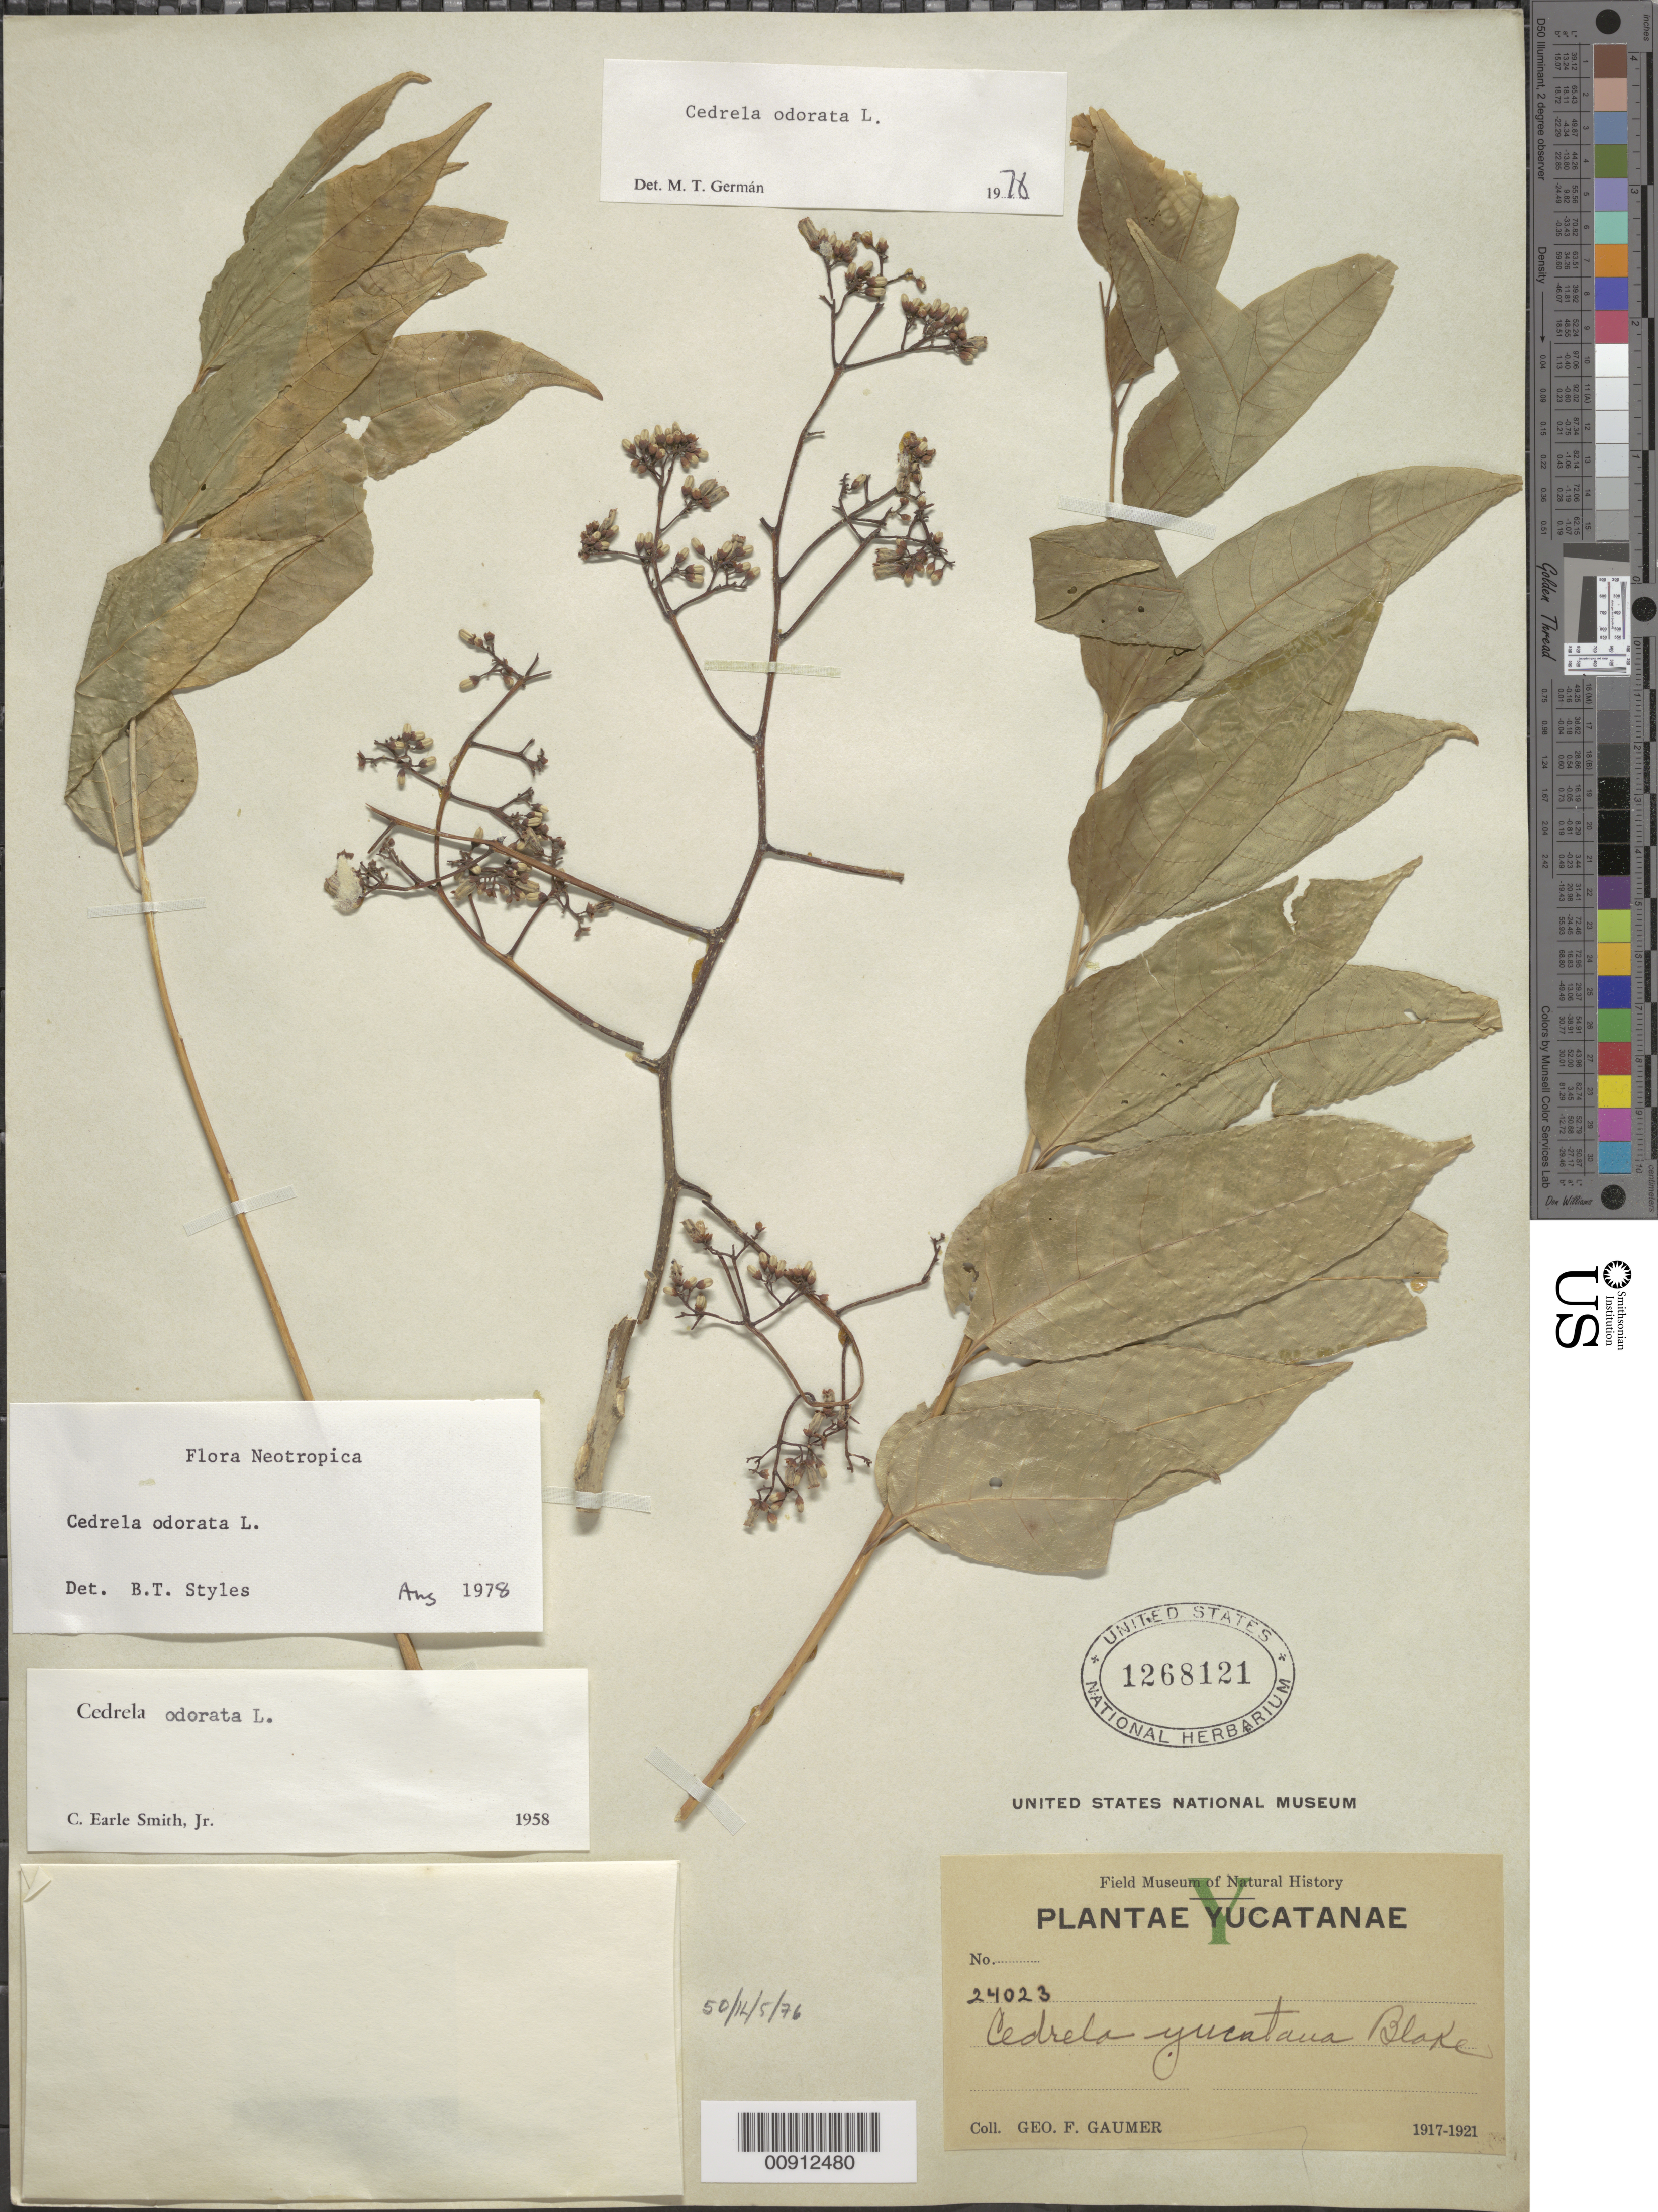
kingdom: Plantae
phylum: Tracheophyta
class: Magnoliopsida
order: Sapindales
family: Meliaceae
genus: Cedrela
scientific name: Cedrela odorata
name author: L.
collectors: G. F. Gaumer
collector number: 24023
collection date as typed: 1917 to -- --- 1921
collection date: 1917/1921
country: Mexico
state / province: Yucatán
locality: Yucatán.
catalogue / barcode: US 1268121